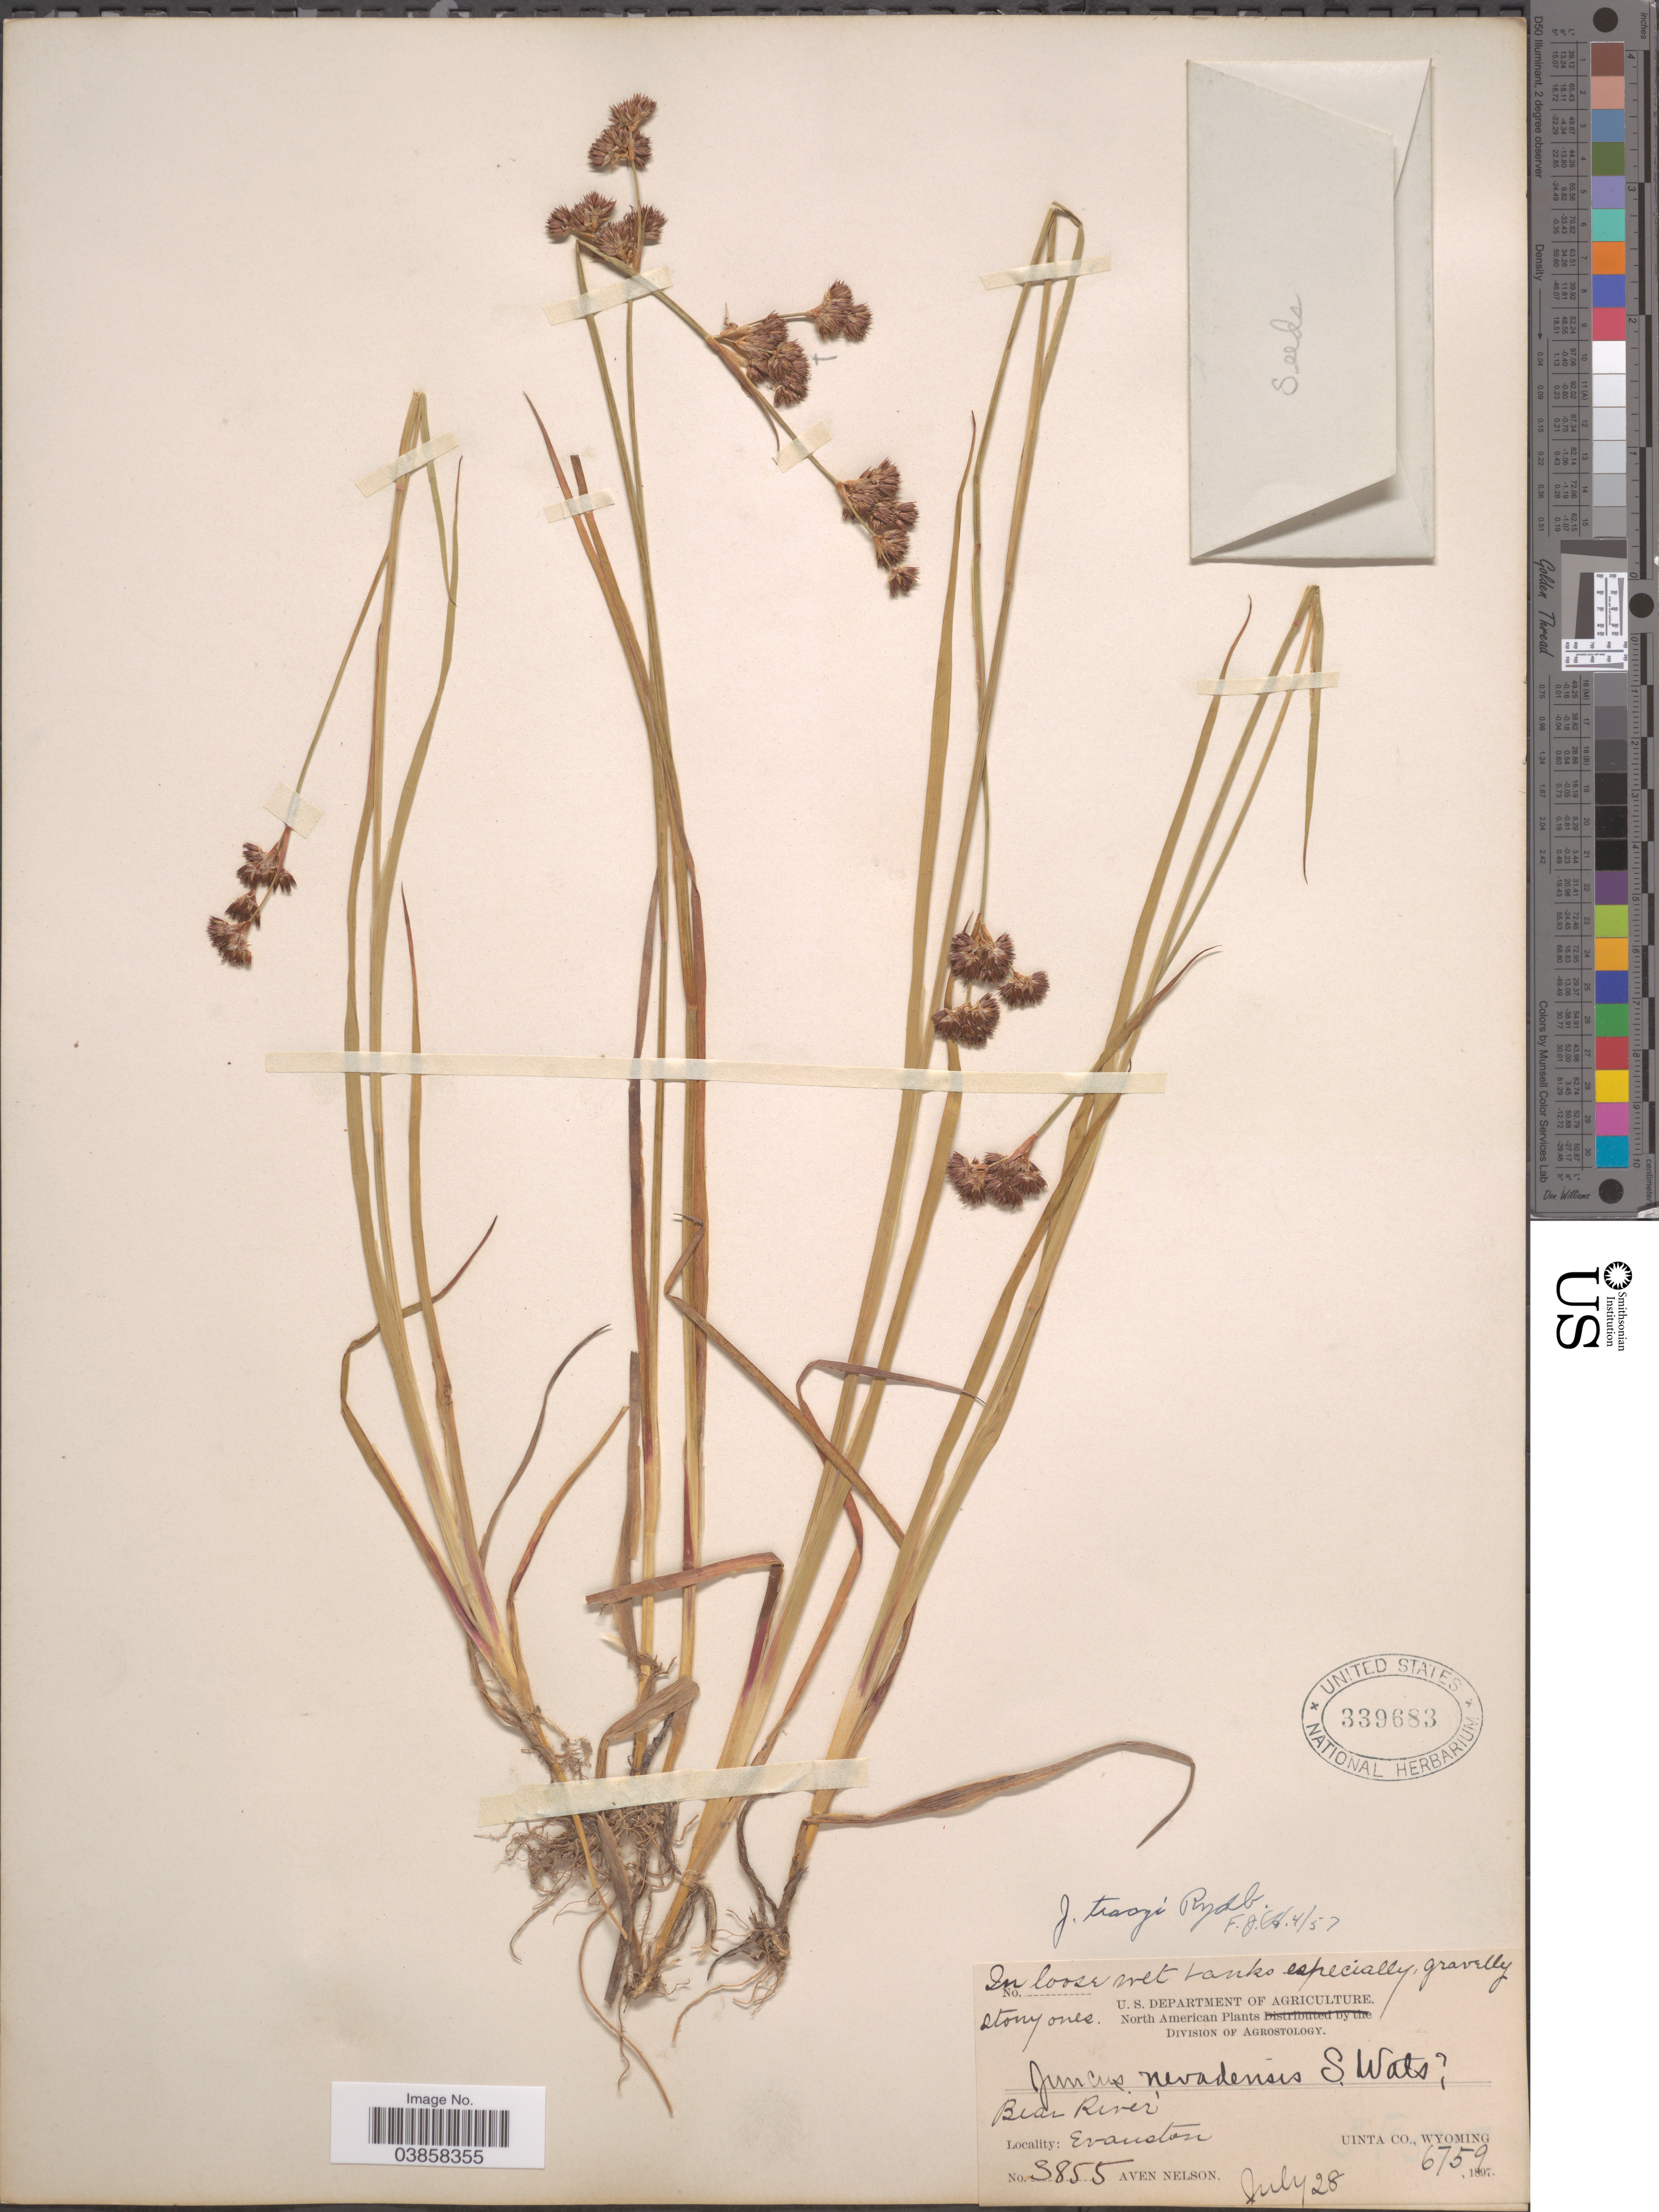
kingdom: Plantae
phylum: Tracheophyta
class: Liliopsida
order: Poales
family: Juncaceae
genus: Juncus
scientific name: Juncus tracyi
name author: Rydb.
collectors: A. Nelson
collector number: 3855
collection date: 1897-07-28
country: United States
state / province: Wyoming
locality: Bear River. Evanston, Uinta Co.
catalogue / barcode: US 339683